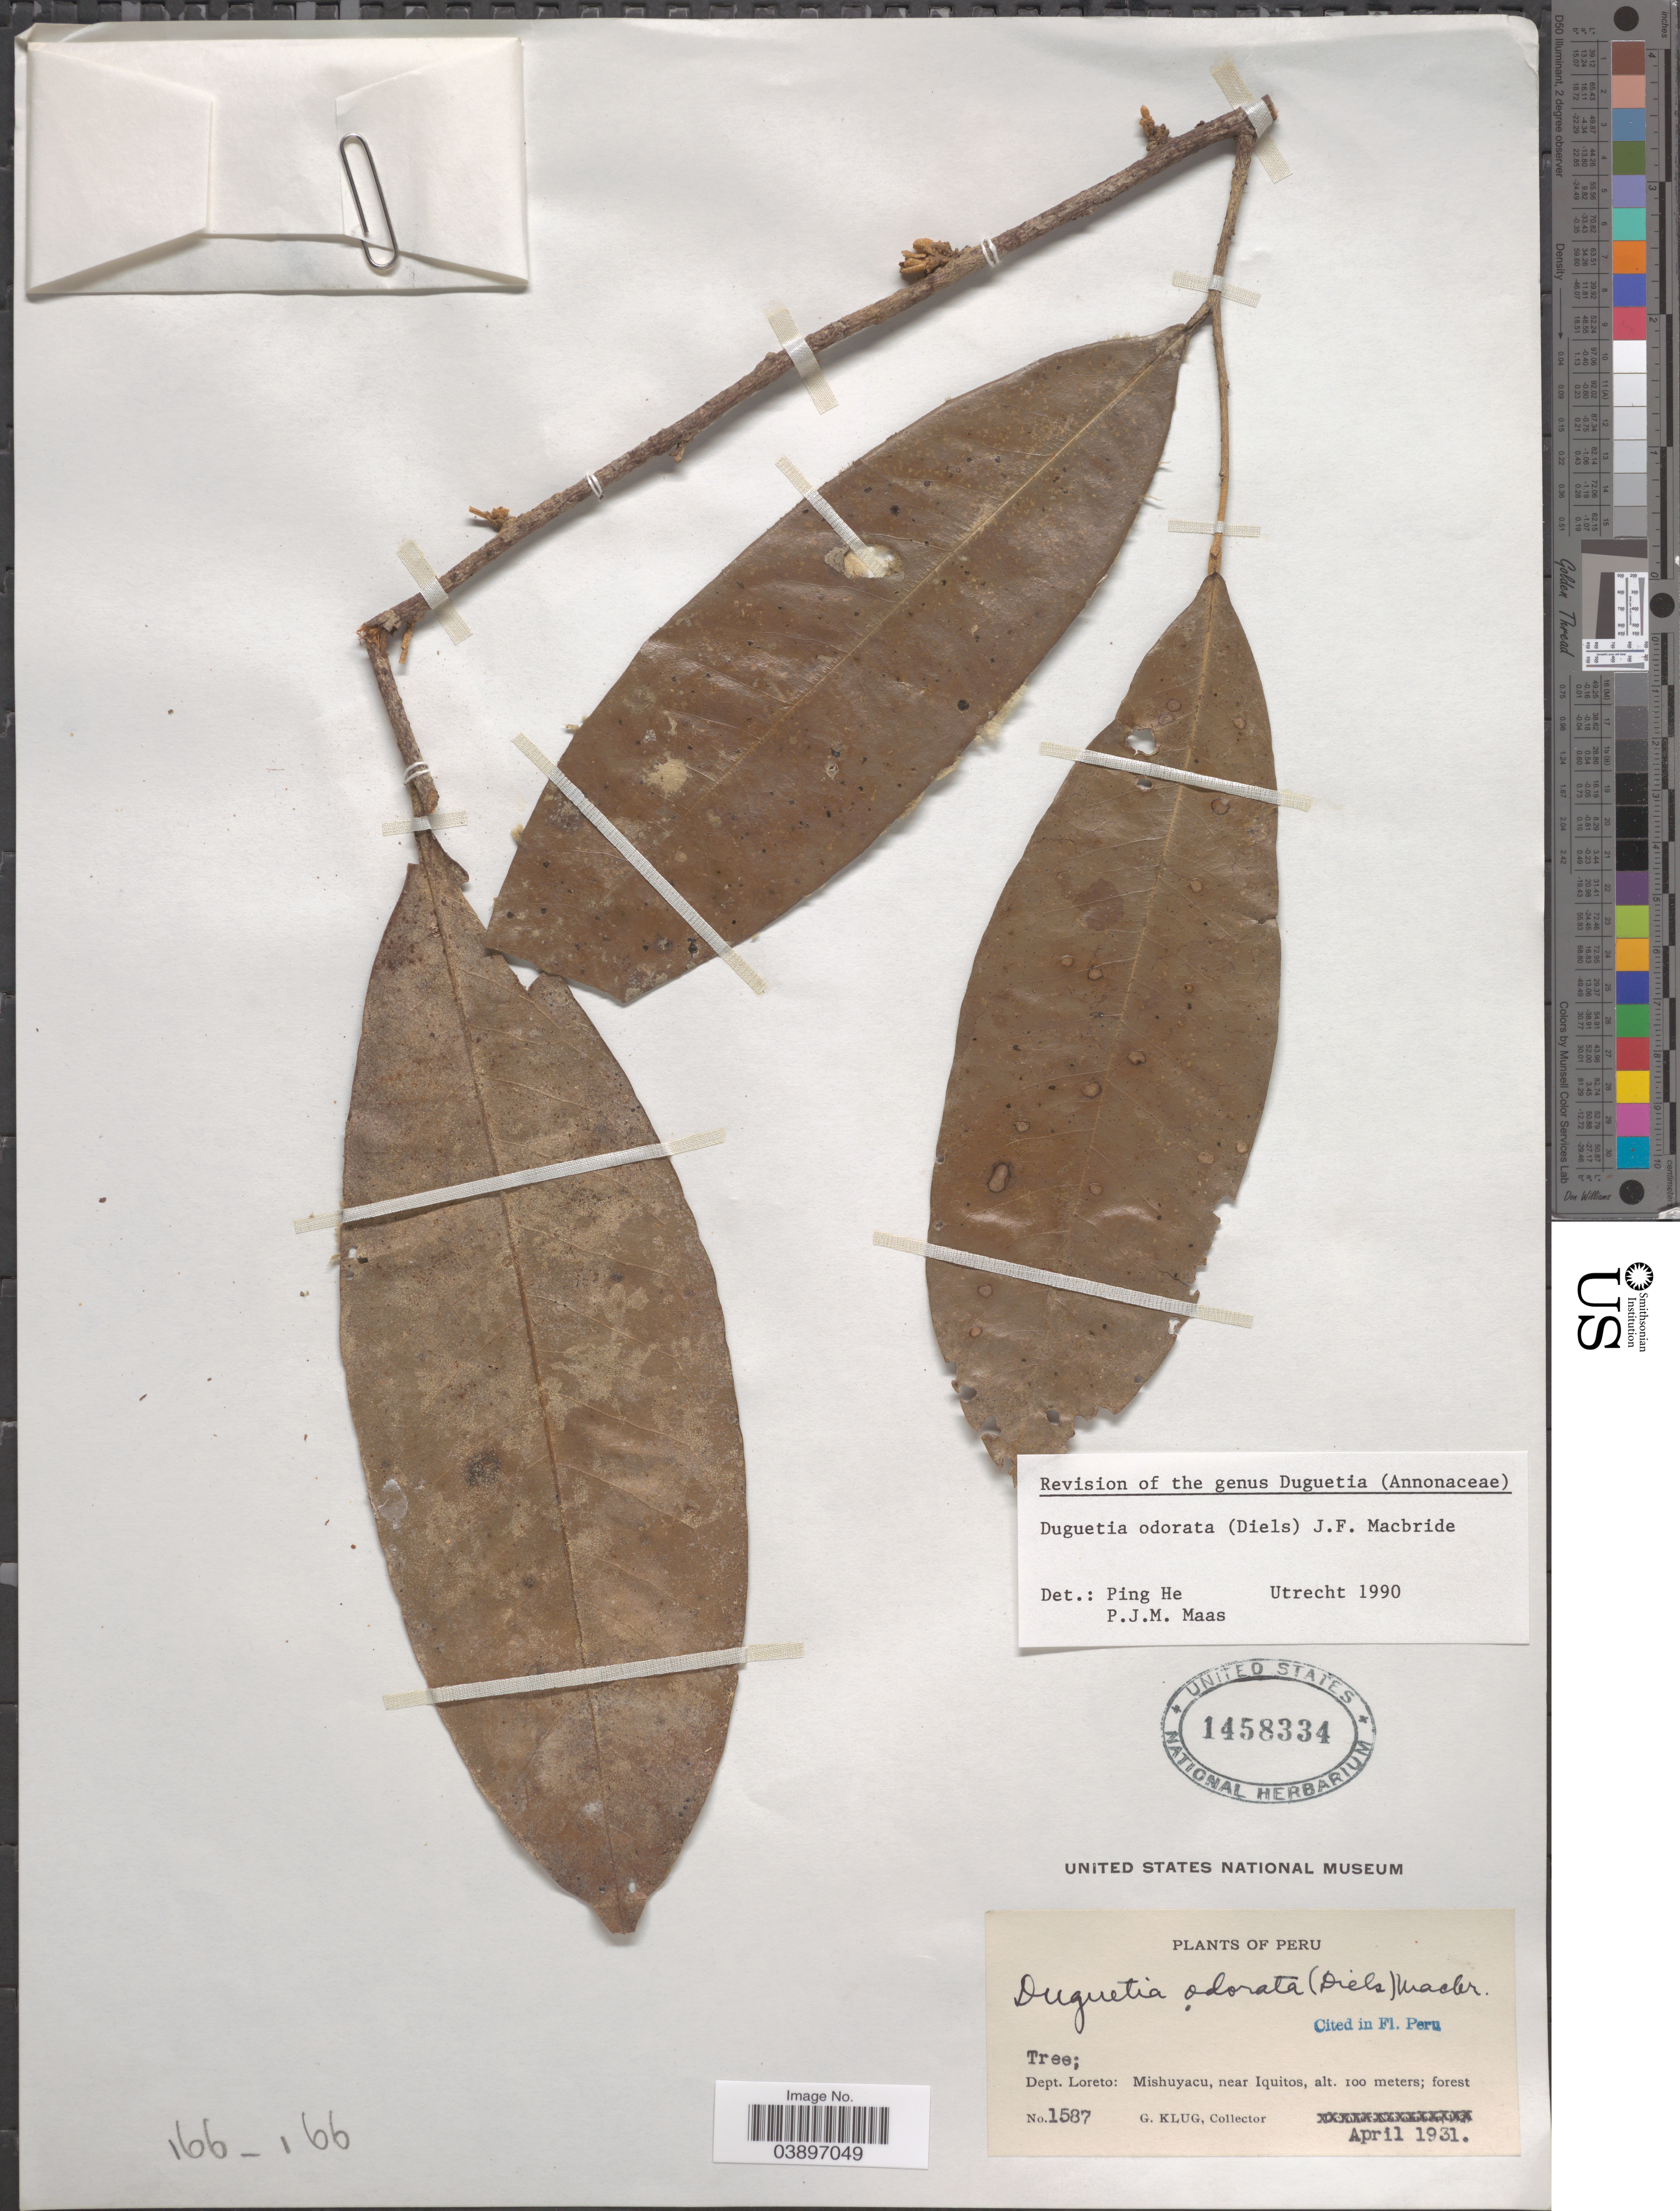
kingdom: Plantae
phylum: Tracheophyta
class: Magnoliopsida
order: Magnoliales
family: Annonaceae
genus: Duguetia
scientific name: Duguetia odorata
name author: (Diels) J.F. Macbr.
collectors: G. Klug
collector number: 1587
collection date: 1931-04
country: Peru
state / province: Loreto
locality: Dept. Loreto: Mishuyacu, near Iquitos.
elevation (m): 100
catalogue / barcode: US 1458334